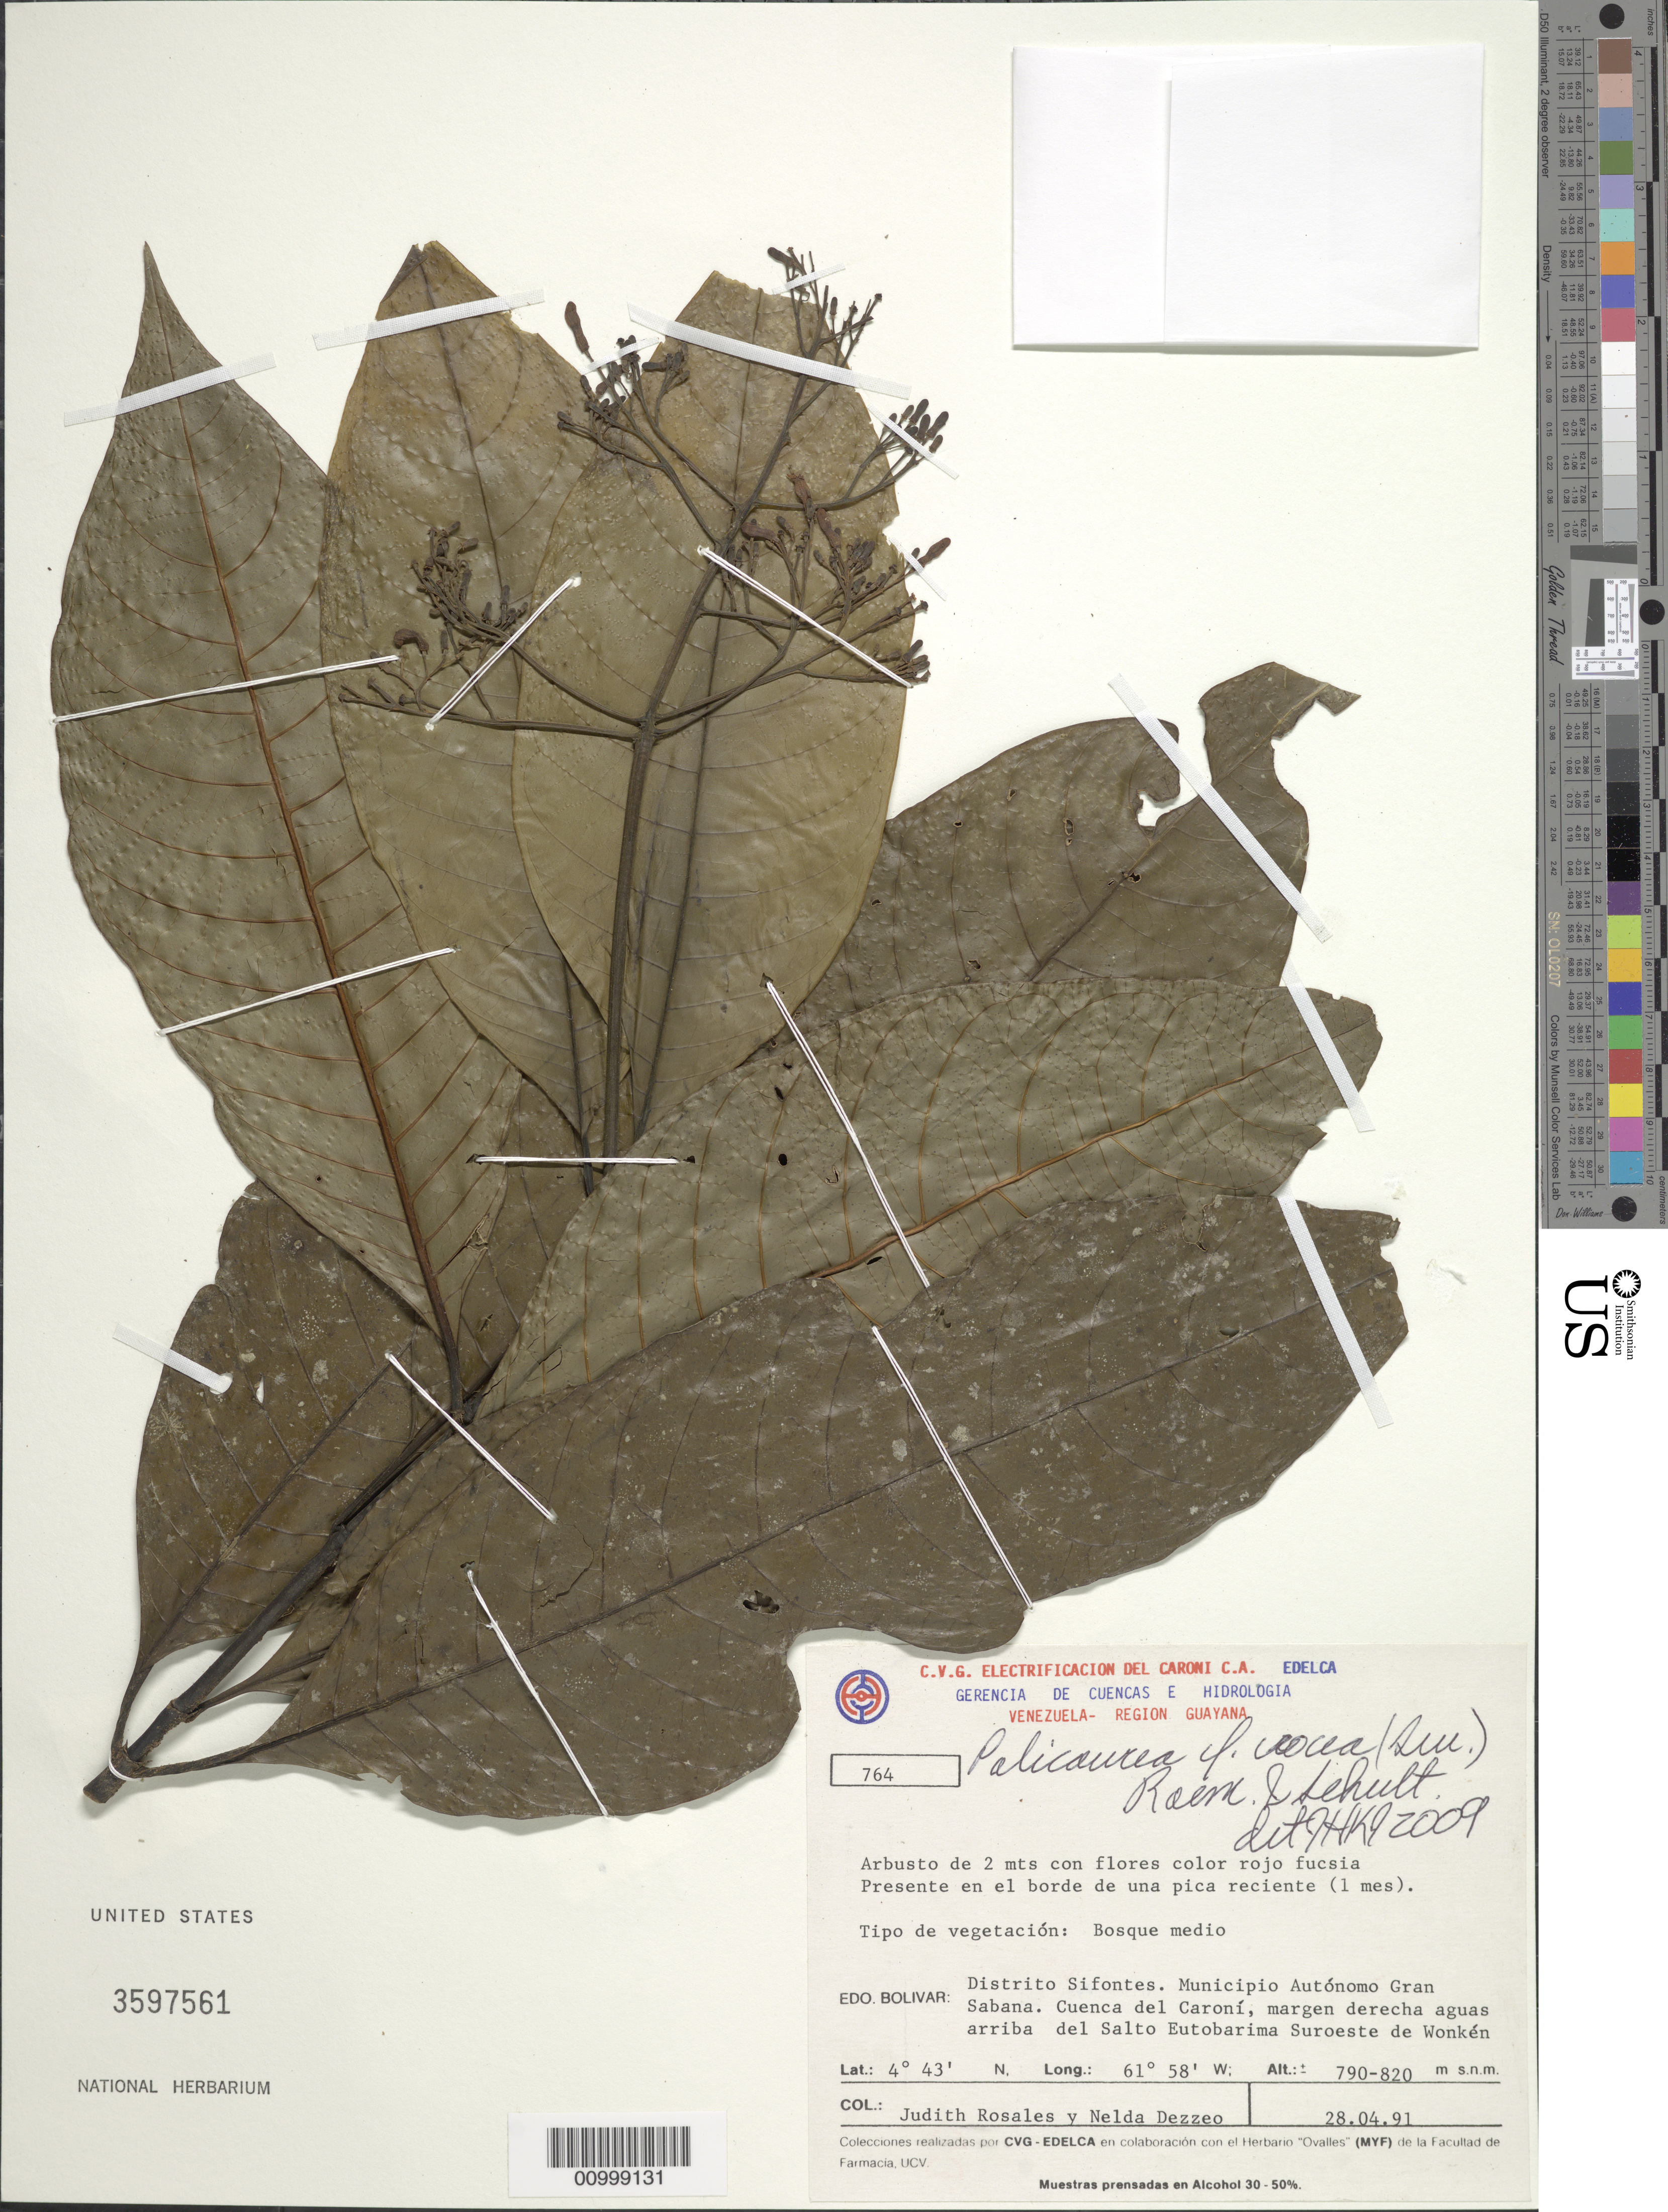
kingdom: Plantae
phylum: Tracheophyta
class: Magnoliopsida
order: Gentianales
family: Rubiaceae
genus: Palicourea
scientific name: Palicourea crocea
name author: (Sw.) Schult.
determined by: Kirkbride, J. H.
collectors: J. Rosales & N. Dezzeo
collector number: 764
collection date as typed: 28-Apr-91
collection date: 1991-04-28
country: Venezuela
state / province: Bolívar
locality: Distrito Sifontes. Municipio Autonomo Gran Sabana. Cuenca del Caroni, margen derecha aguas arriba del Salto Eutobarima Suroeste de Wonken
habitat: Bosque medio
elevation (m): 790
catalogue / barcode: US 3597561